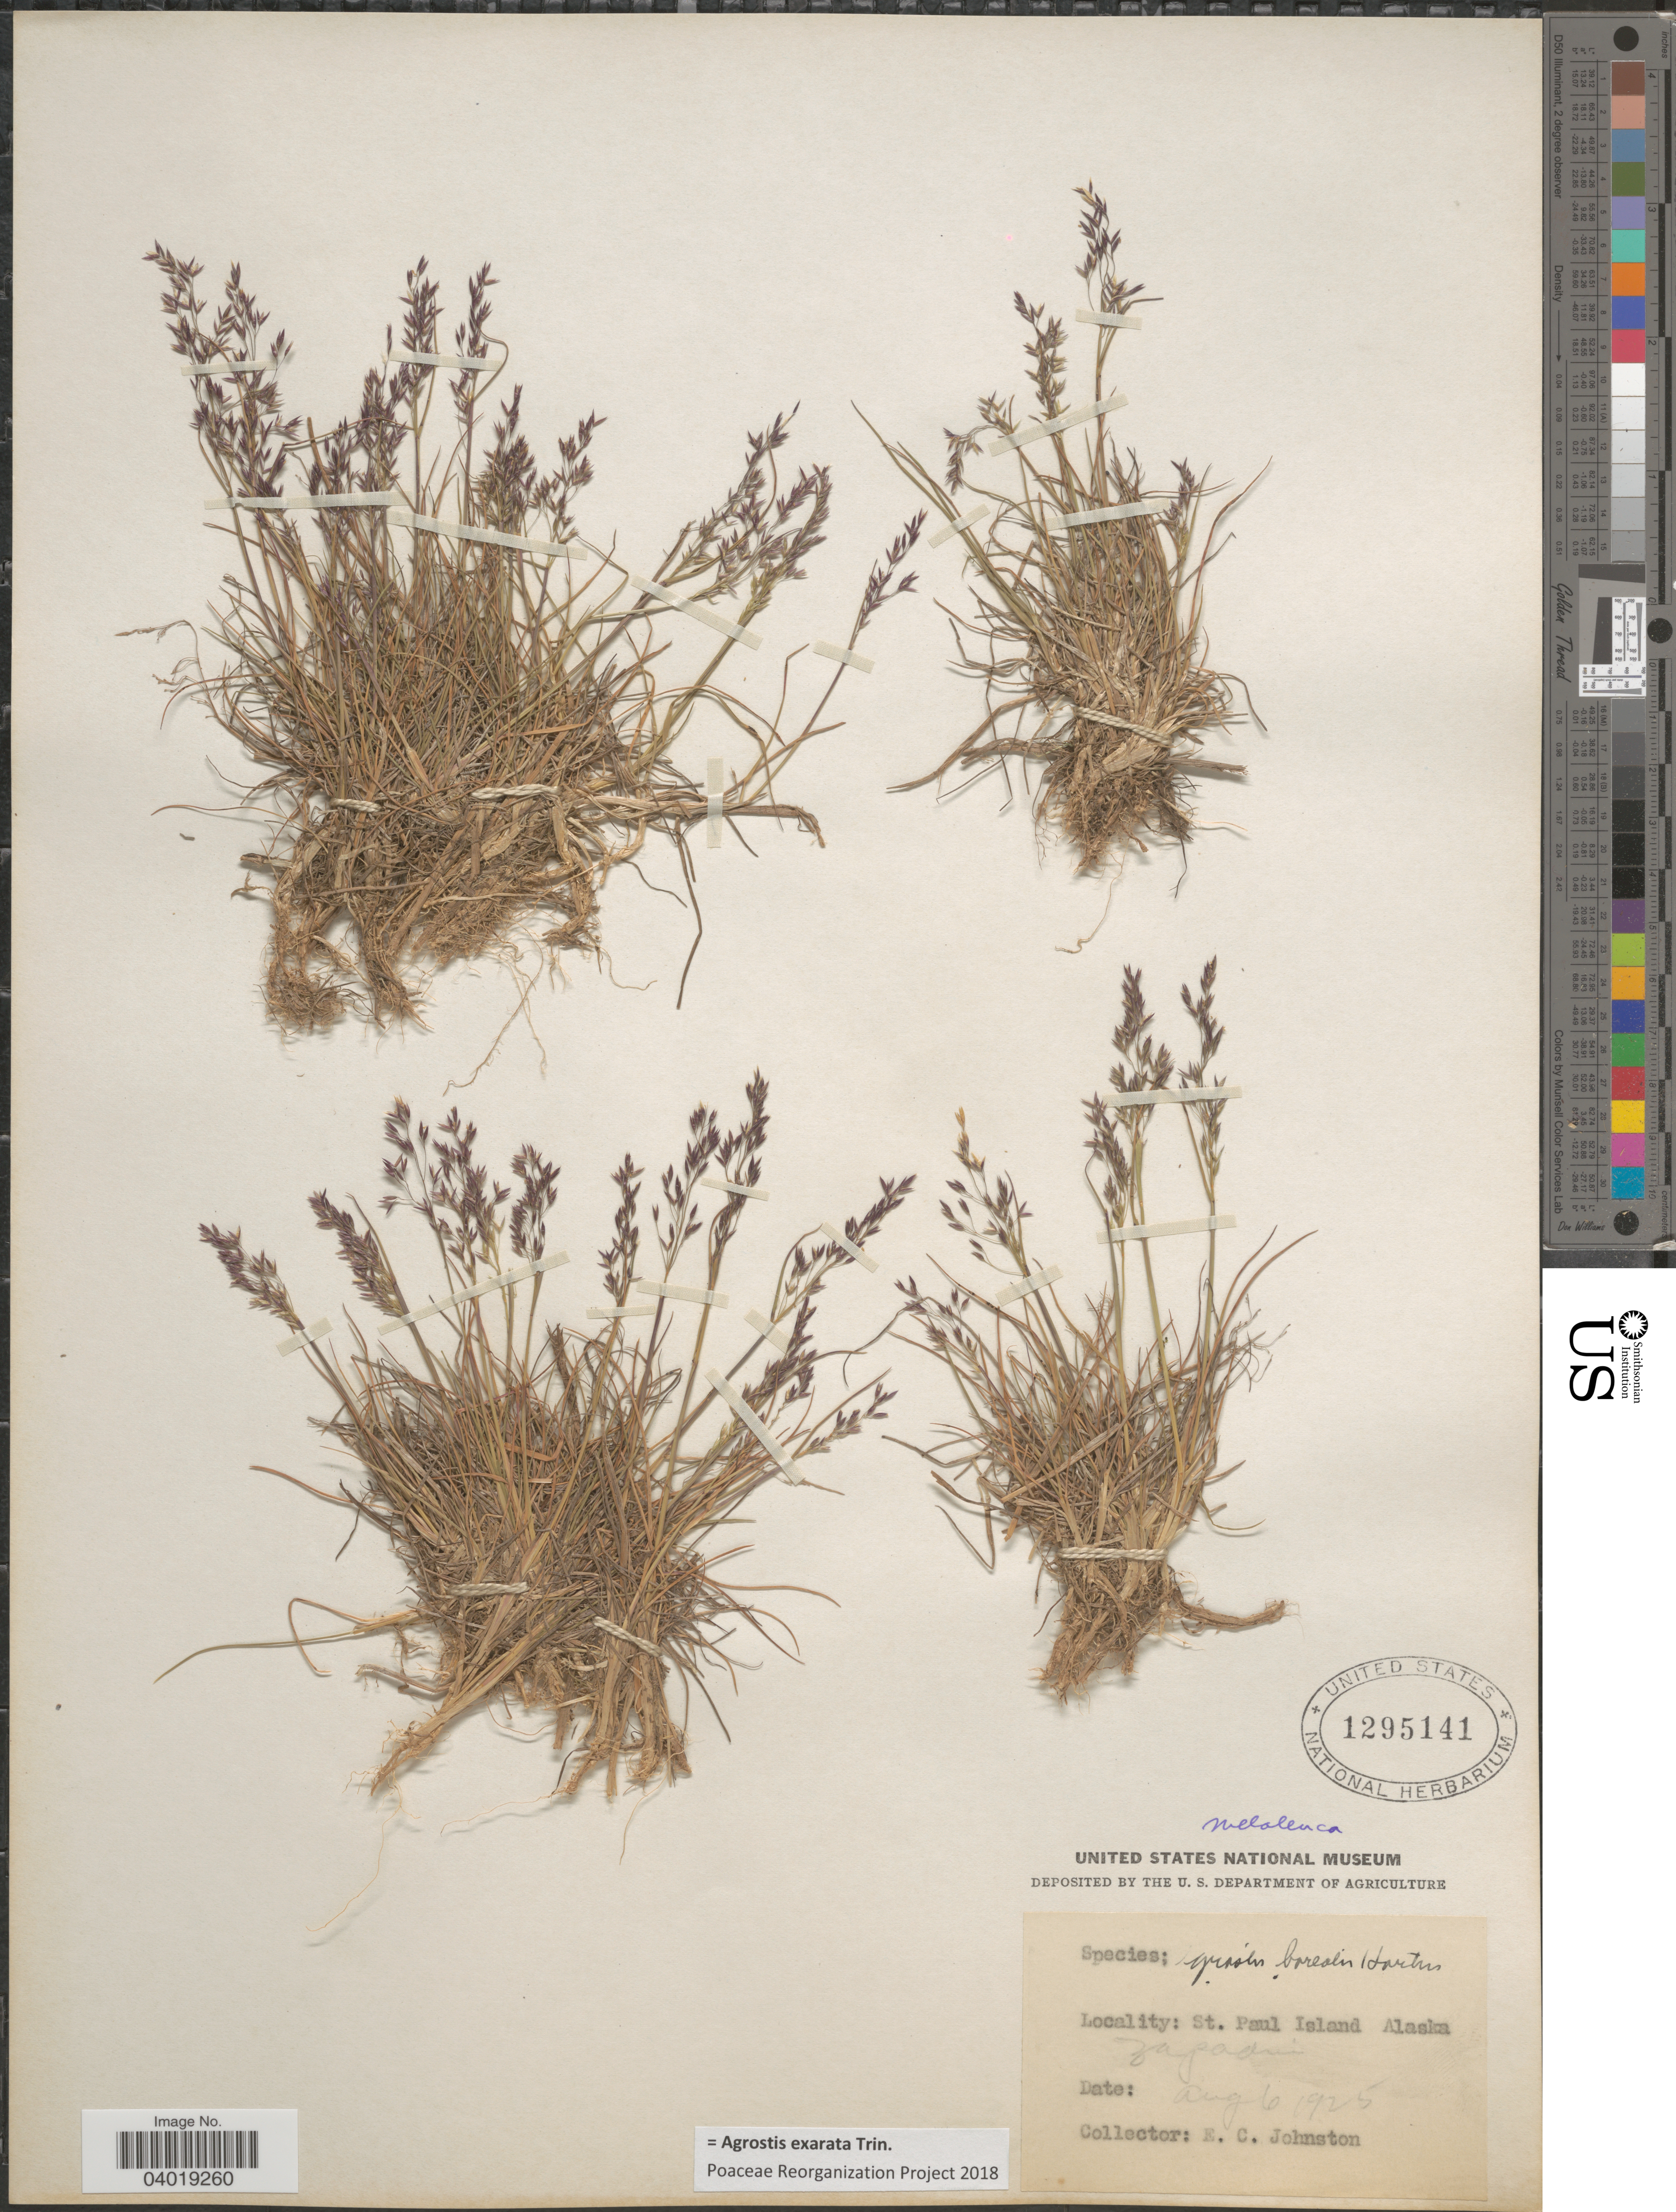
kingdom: Plantae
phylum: Tracheophyta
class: Liliopsida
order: Poales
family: Poaceae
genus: Agrostis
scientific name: Agrostis exarata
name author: Trin.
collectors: E. C. Johnston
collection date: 1925-08-06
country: United States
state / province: Alaska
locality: St. Paul Island. Zapadni .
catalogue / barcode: US 1295141